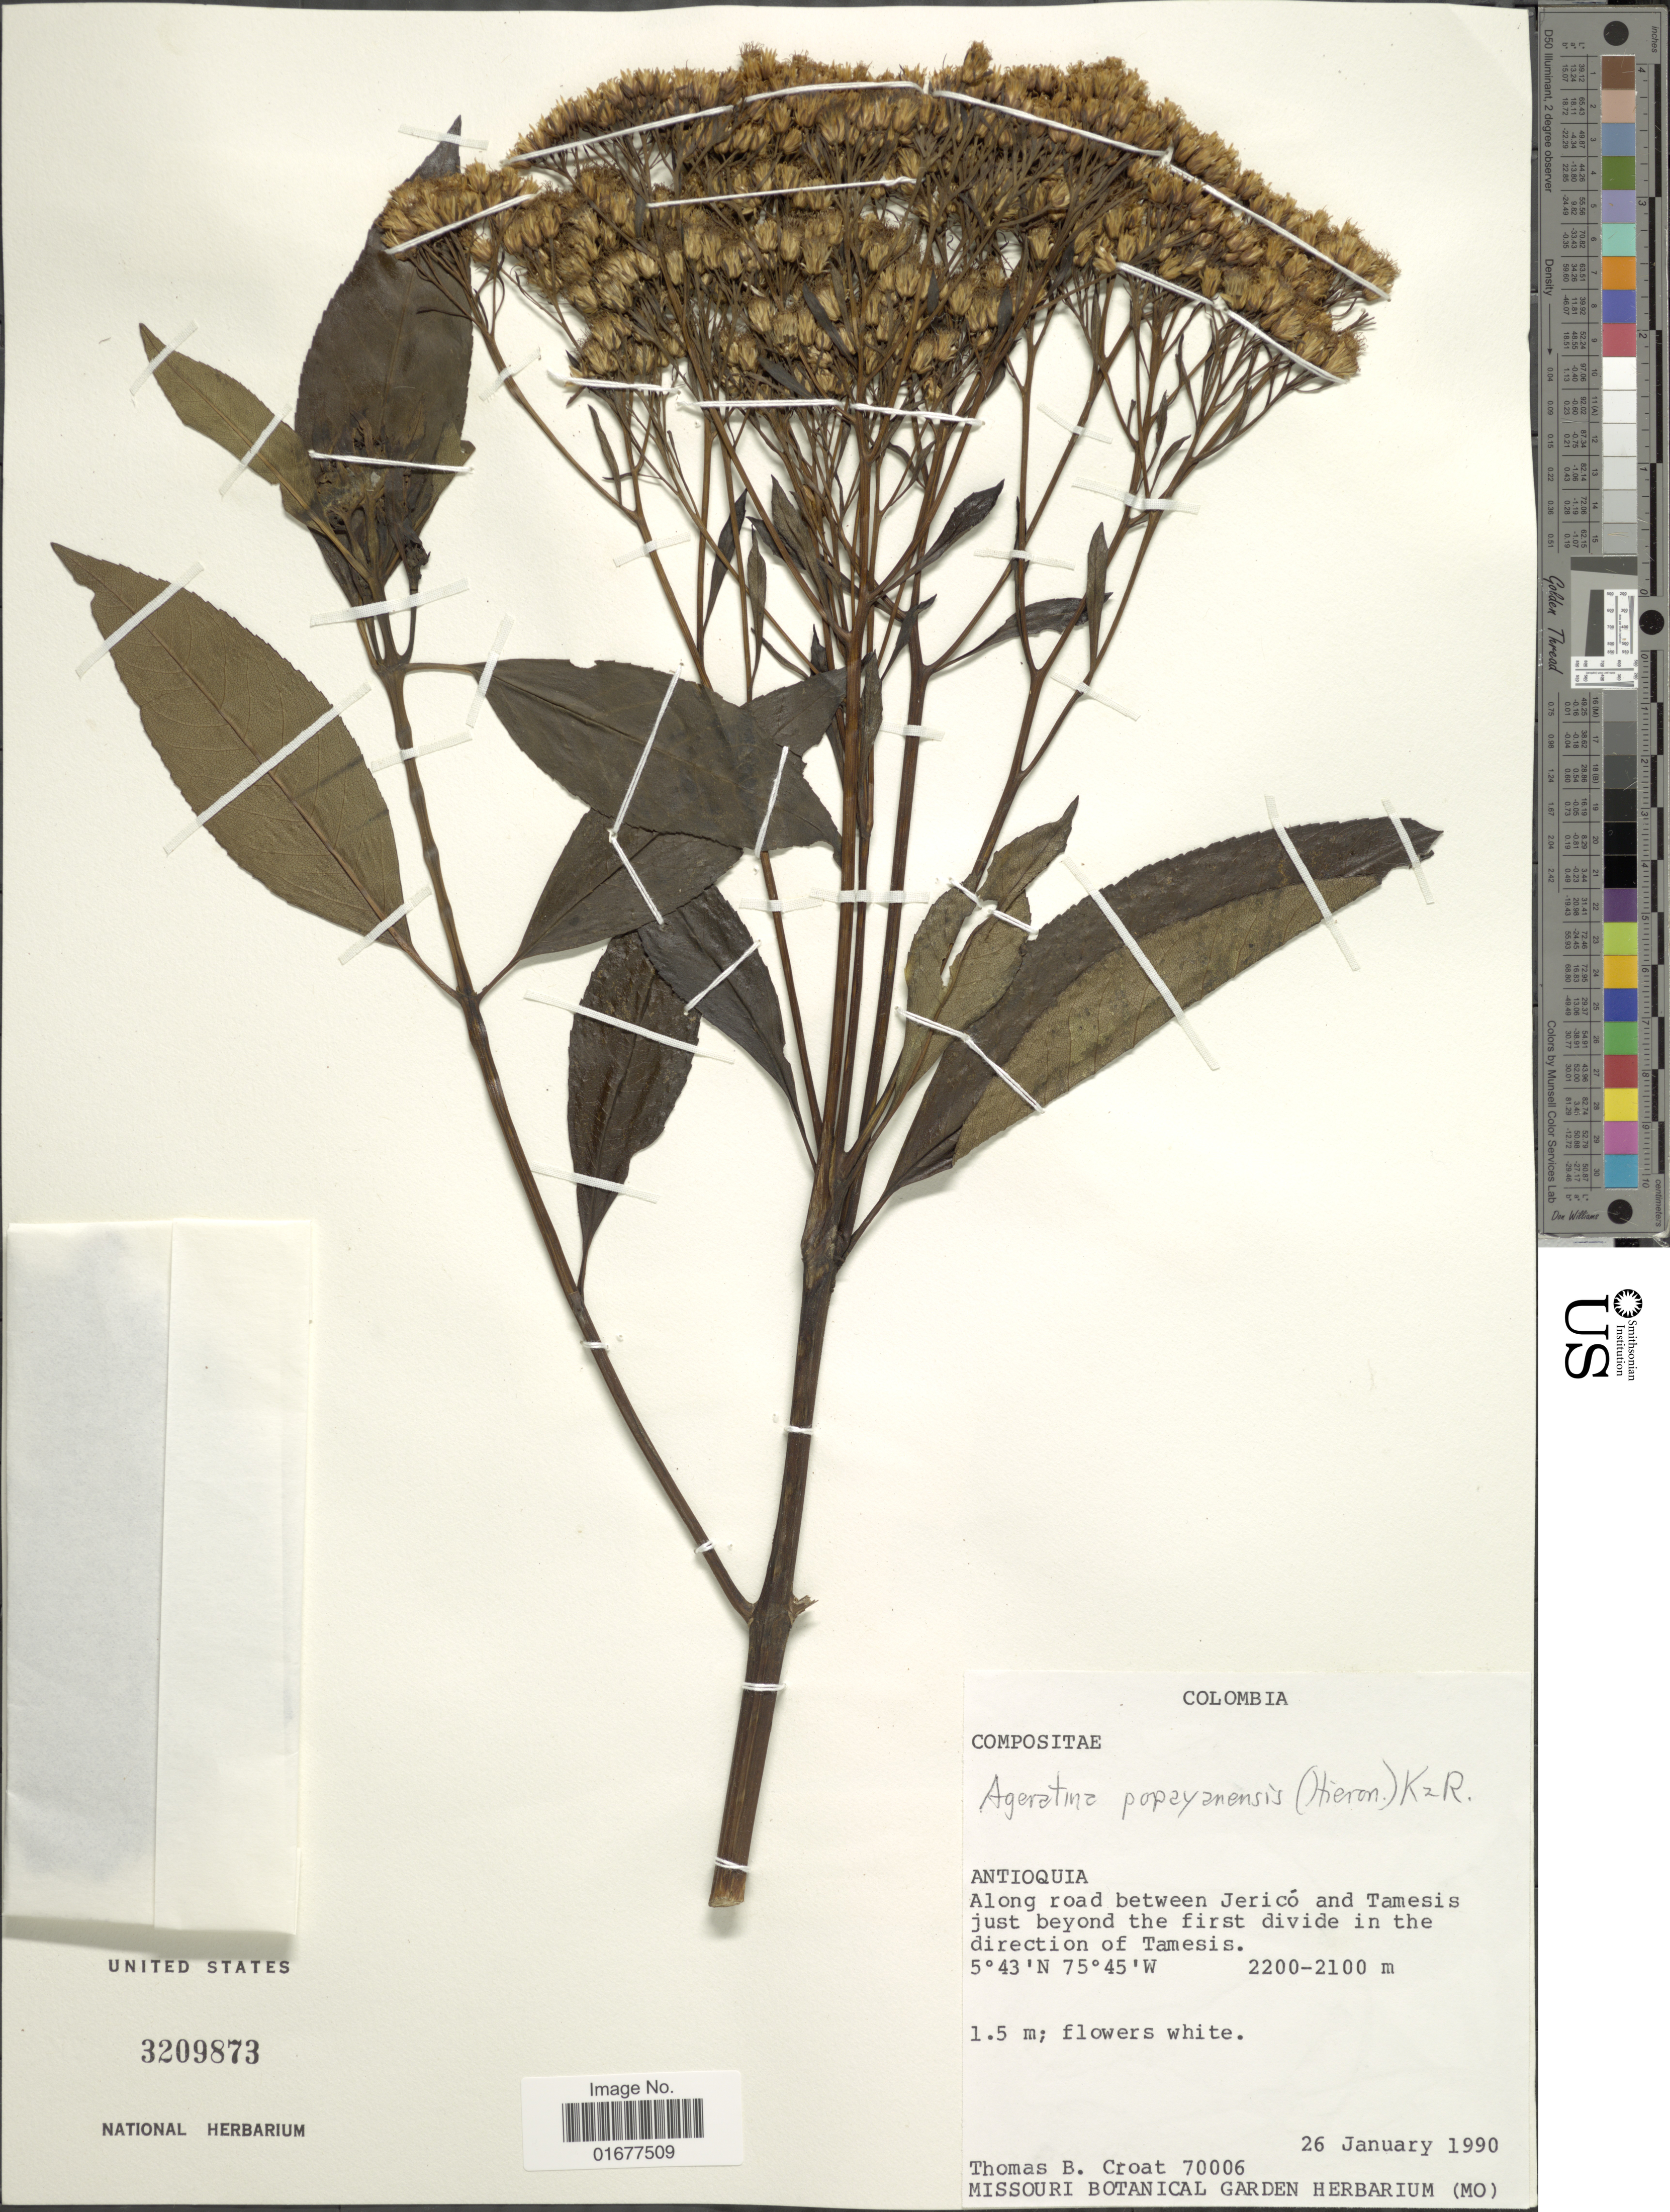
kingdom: Plantae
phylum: Tracheophyta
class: Magnoliopsida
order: Asterales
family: Asteraceae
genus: Ageratina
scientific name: Ageratina popayanensis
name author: (H. Rob.) R.M. King & H. Rob.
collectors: T. B. Croat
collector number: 70006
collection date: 1990-01-26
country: Colombia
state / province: Antioquia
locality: Along road between Jerico and Tamesis just beyond the first divide in the direction of Tamesis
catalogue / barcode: US 3209873